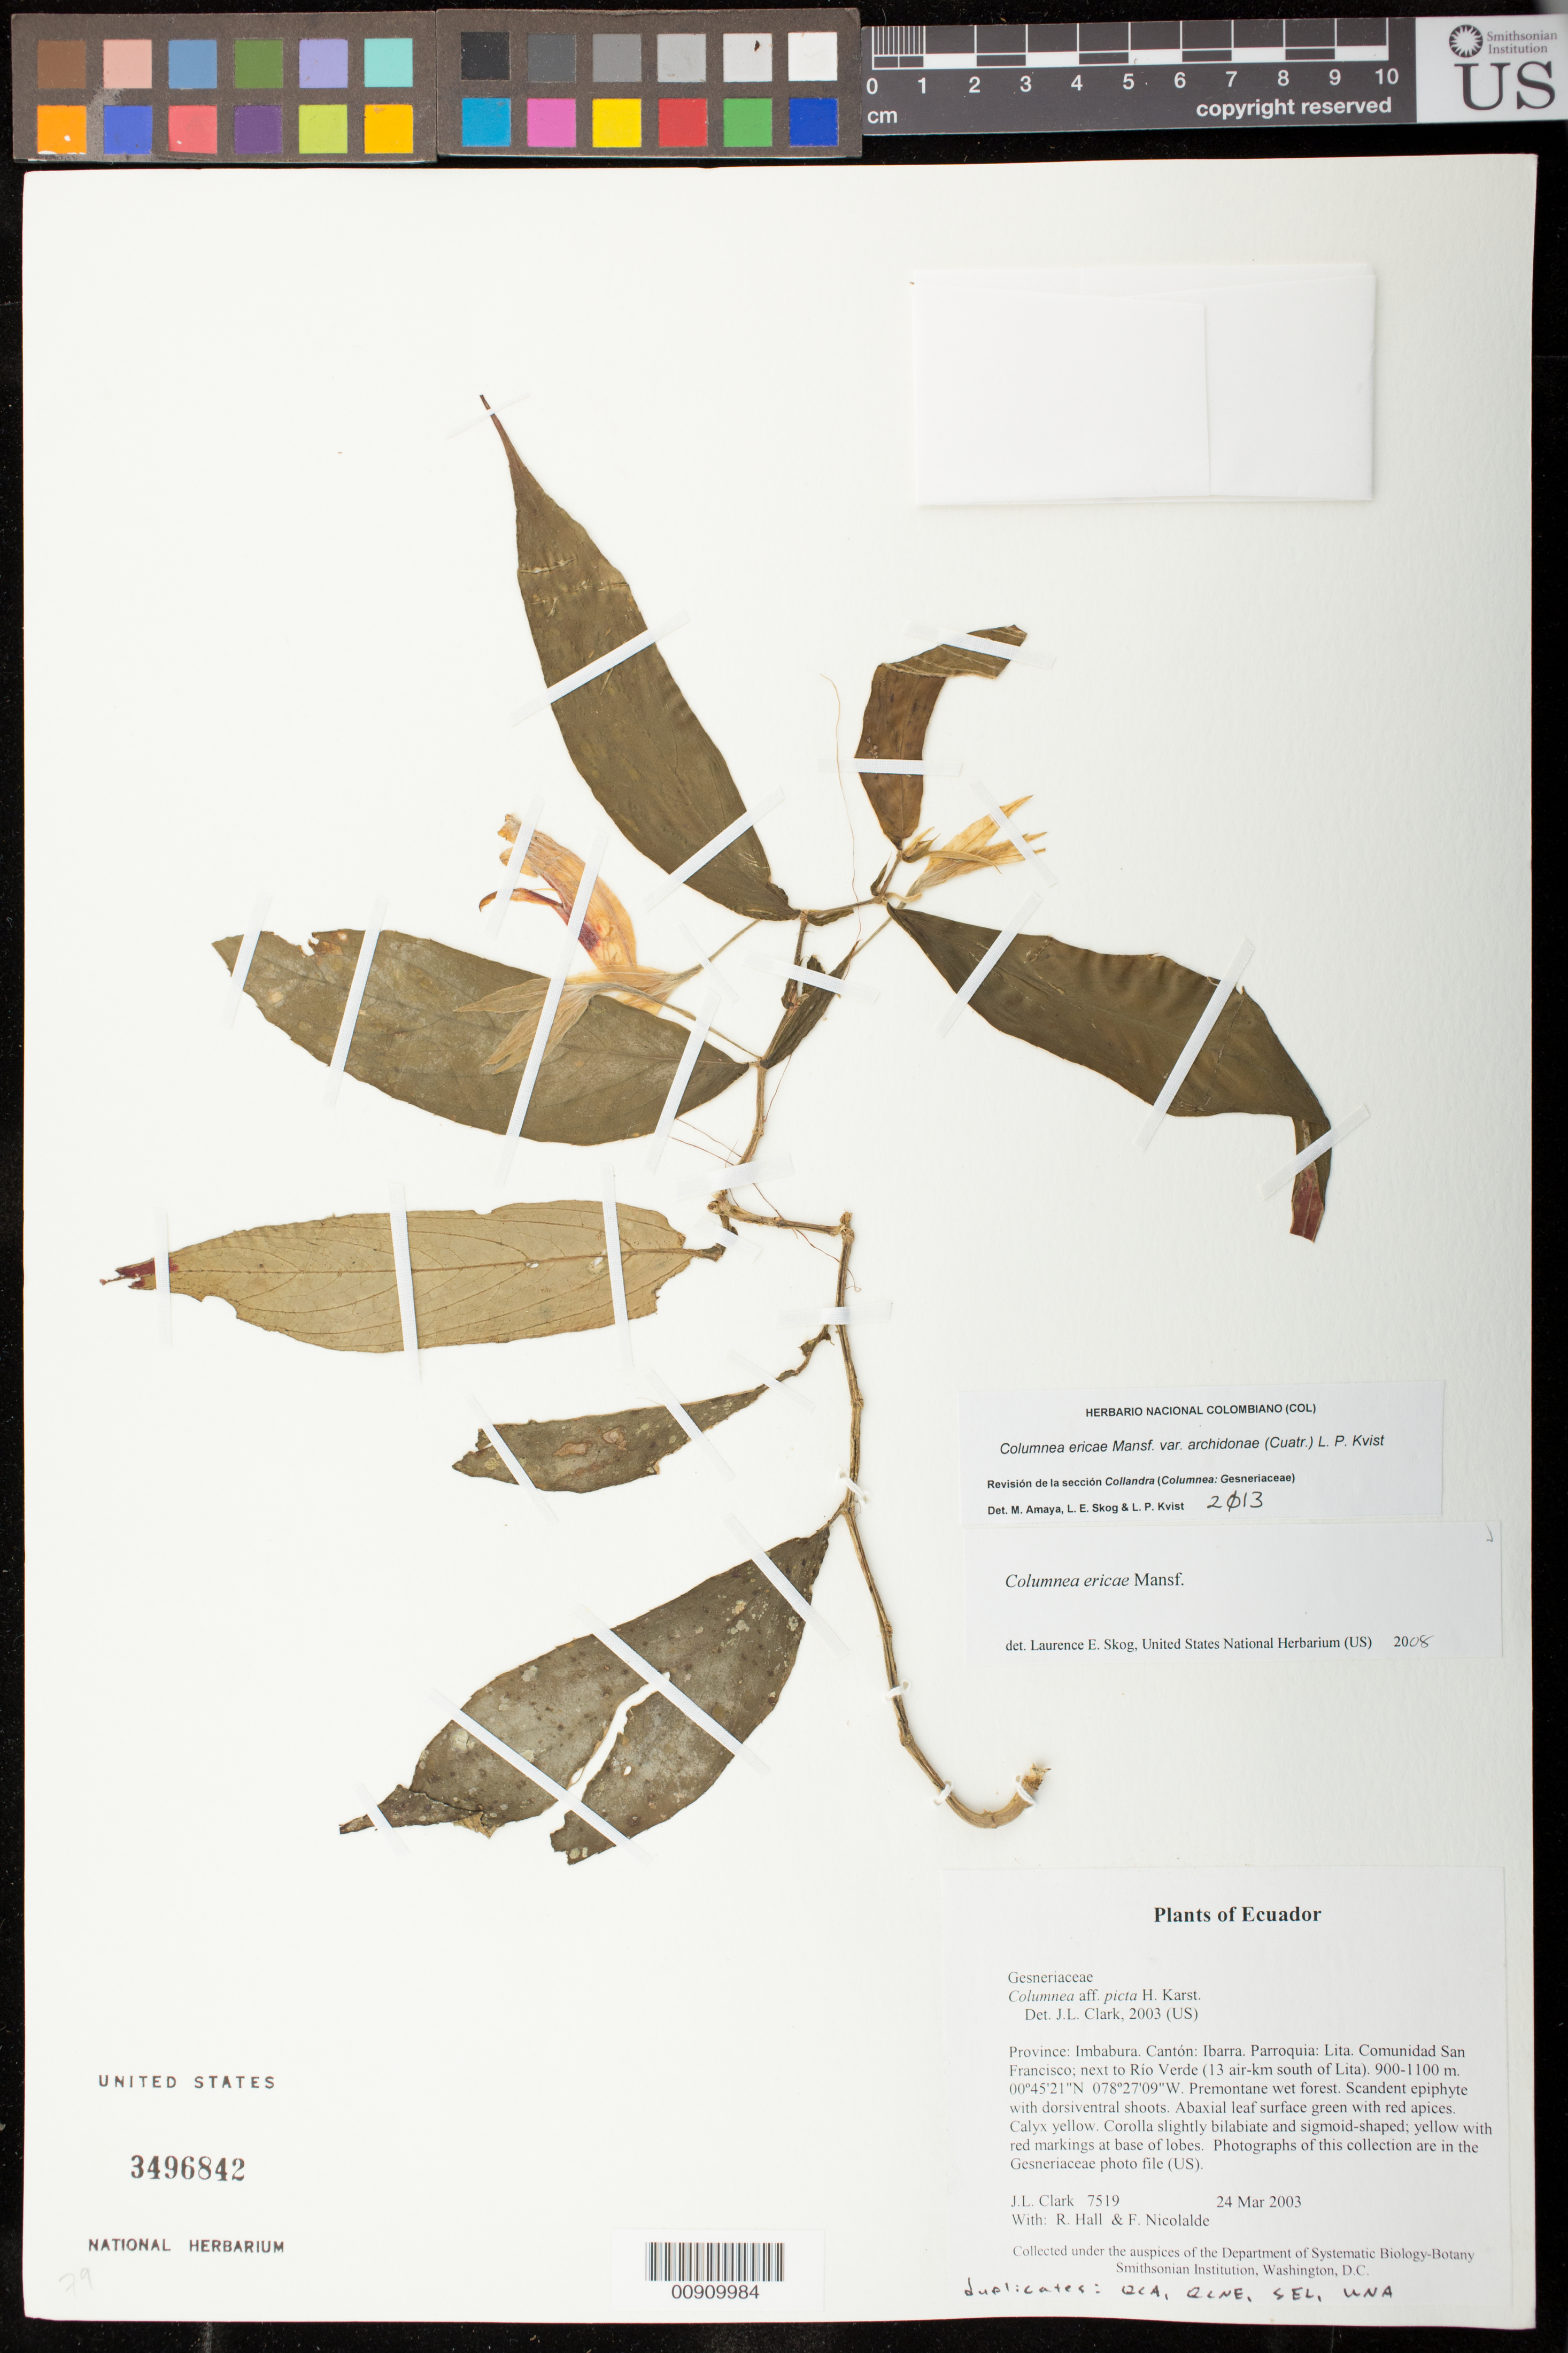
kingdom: Plantae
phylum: Tracheophyta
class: Magnoliopsida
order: Lamiales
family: Gesneriaceae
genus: Columnea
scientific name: Columnea ericae var. archidonae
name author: (Cuatrec.) L.P. Kvist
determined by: Amaya-Márquez, M.; Skog, Laurence E.; Kvist, L. P.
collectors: J. L. Clark, R. Hall & F. Nicolalde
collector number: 7519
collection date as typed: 24 Mar 2003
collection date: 2003-03-24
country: Ecuador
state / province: Imbabura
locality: Ibarra. Parroquia: Lita. Comunidad San Francisco; next to Río Verde (13 air-km south of Lita).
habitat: Premontane wet forest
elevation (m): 900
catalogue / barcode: US 3496842